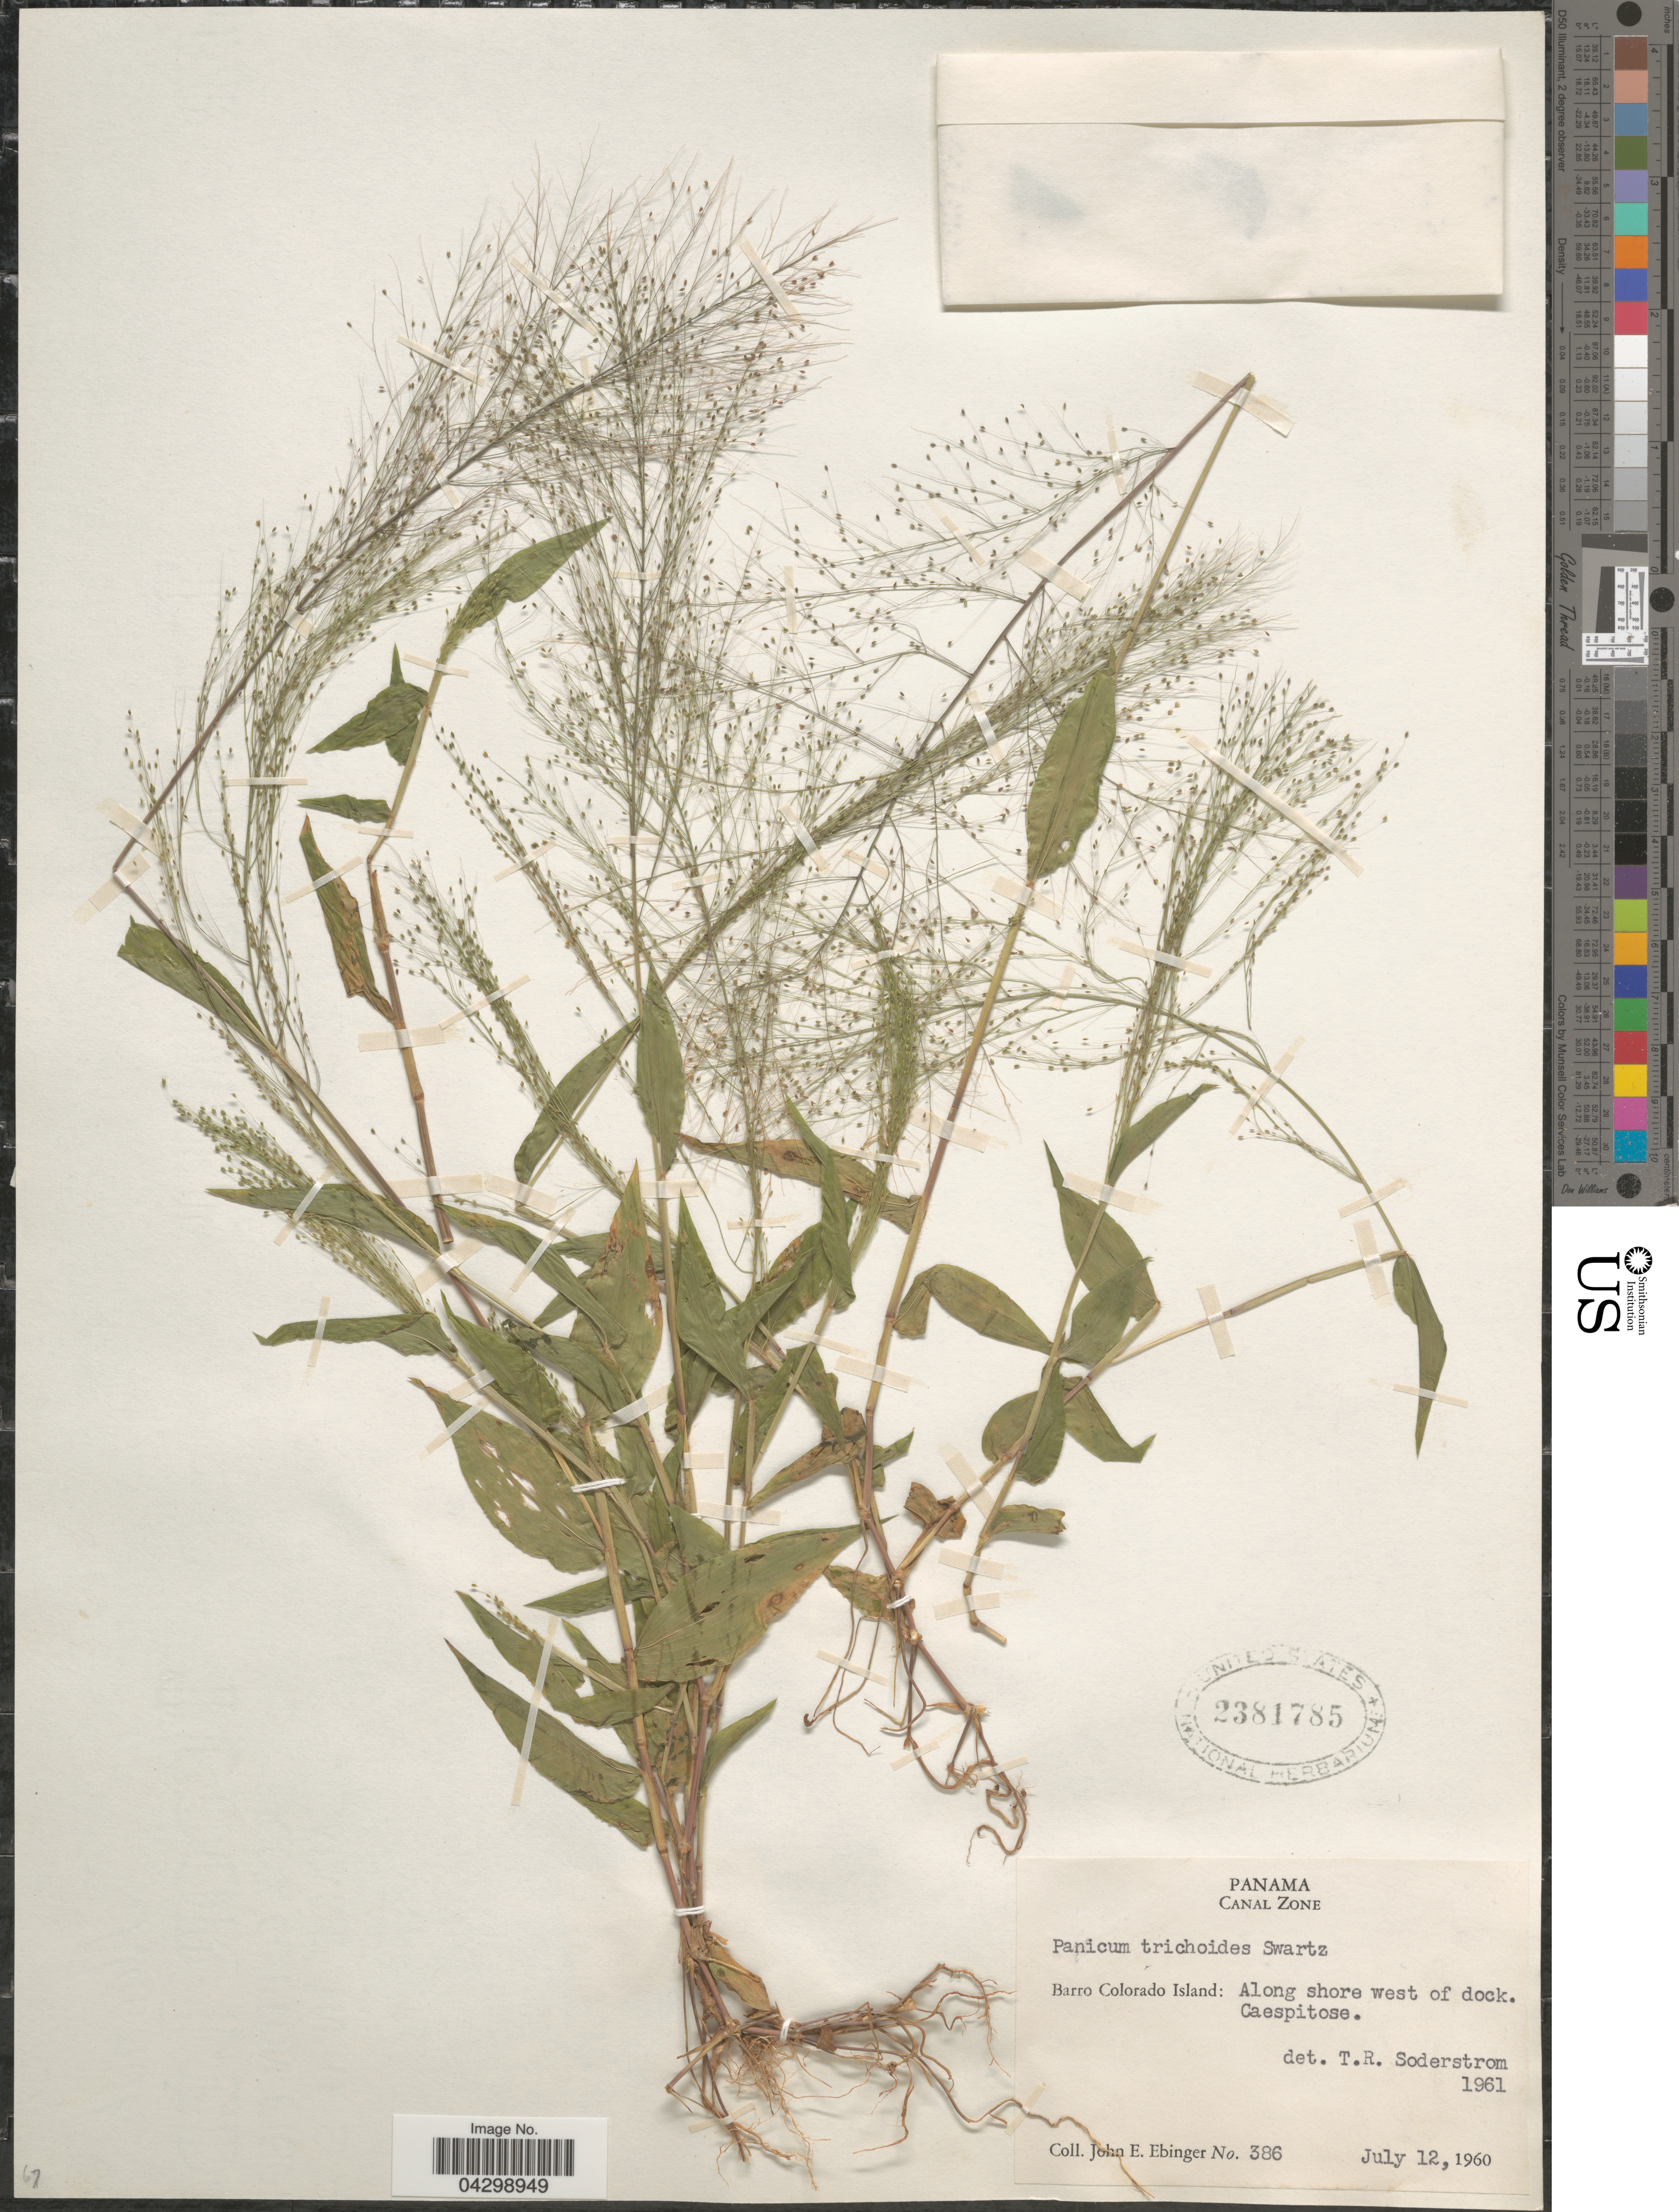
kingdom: Plantae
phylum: Tracheophyta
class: Liliopsida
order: Poales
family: Poaceae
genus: Panicum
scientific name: Panicum trichoides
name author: Sw.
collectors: J. Ebinger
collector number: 386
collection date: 1960-07-12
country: Panama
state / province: Colón / Panamá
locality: Canal Zone. Barro Colorado Island: Along shore west of dock.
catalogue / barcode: US 2381785